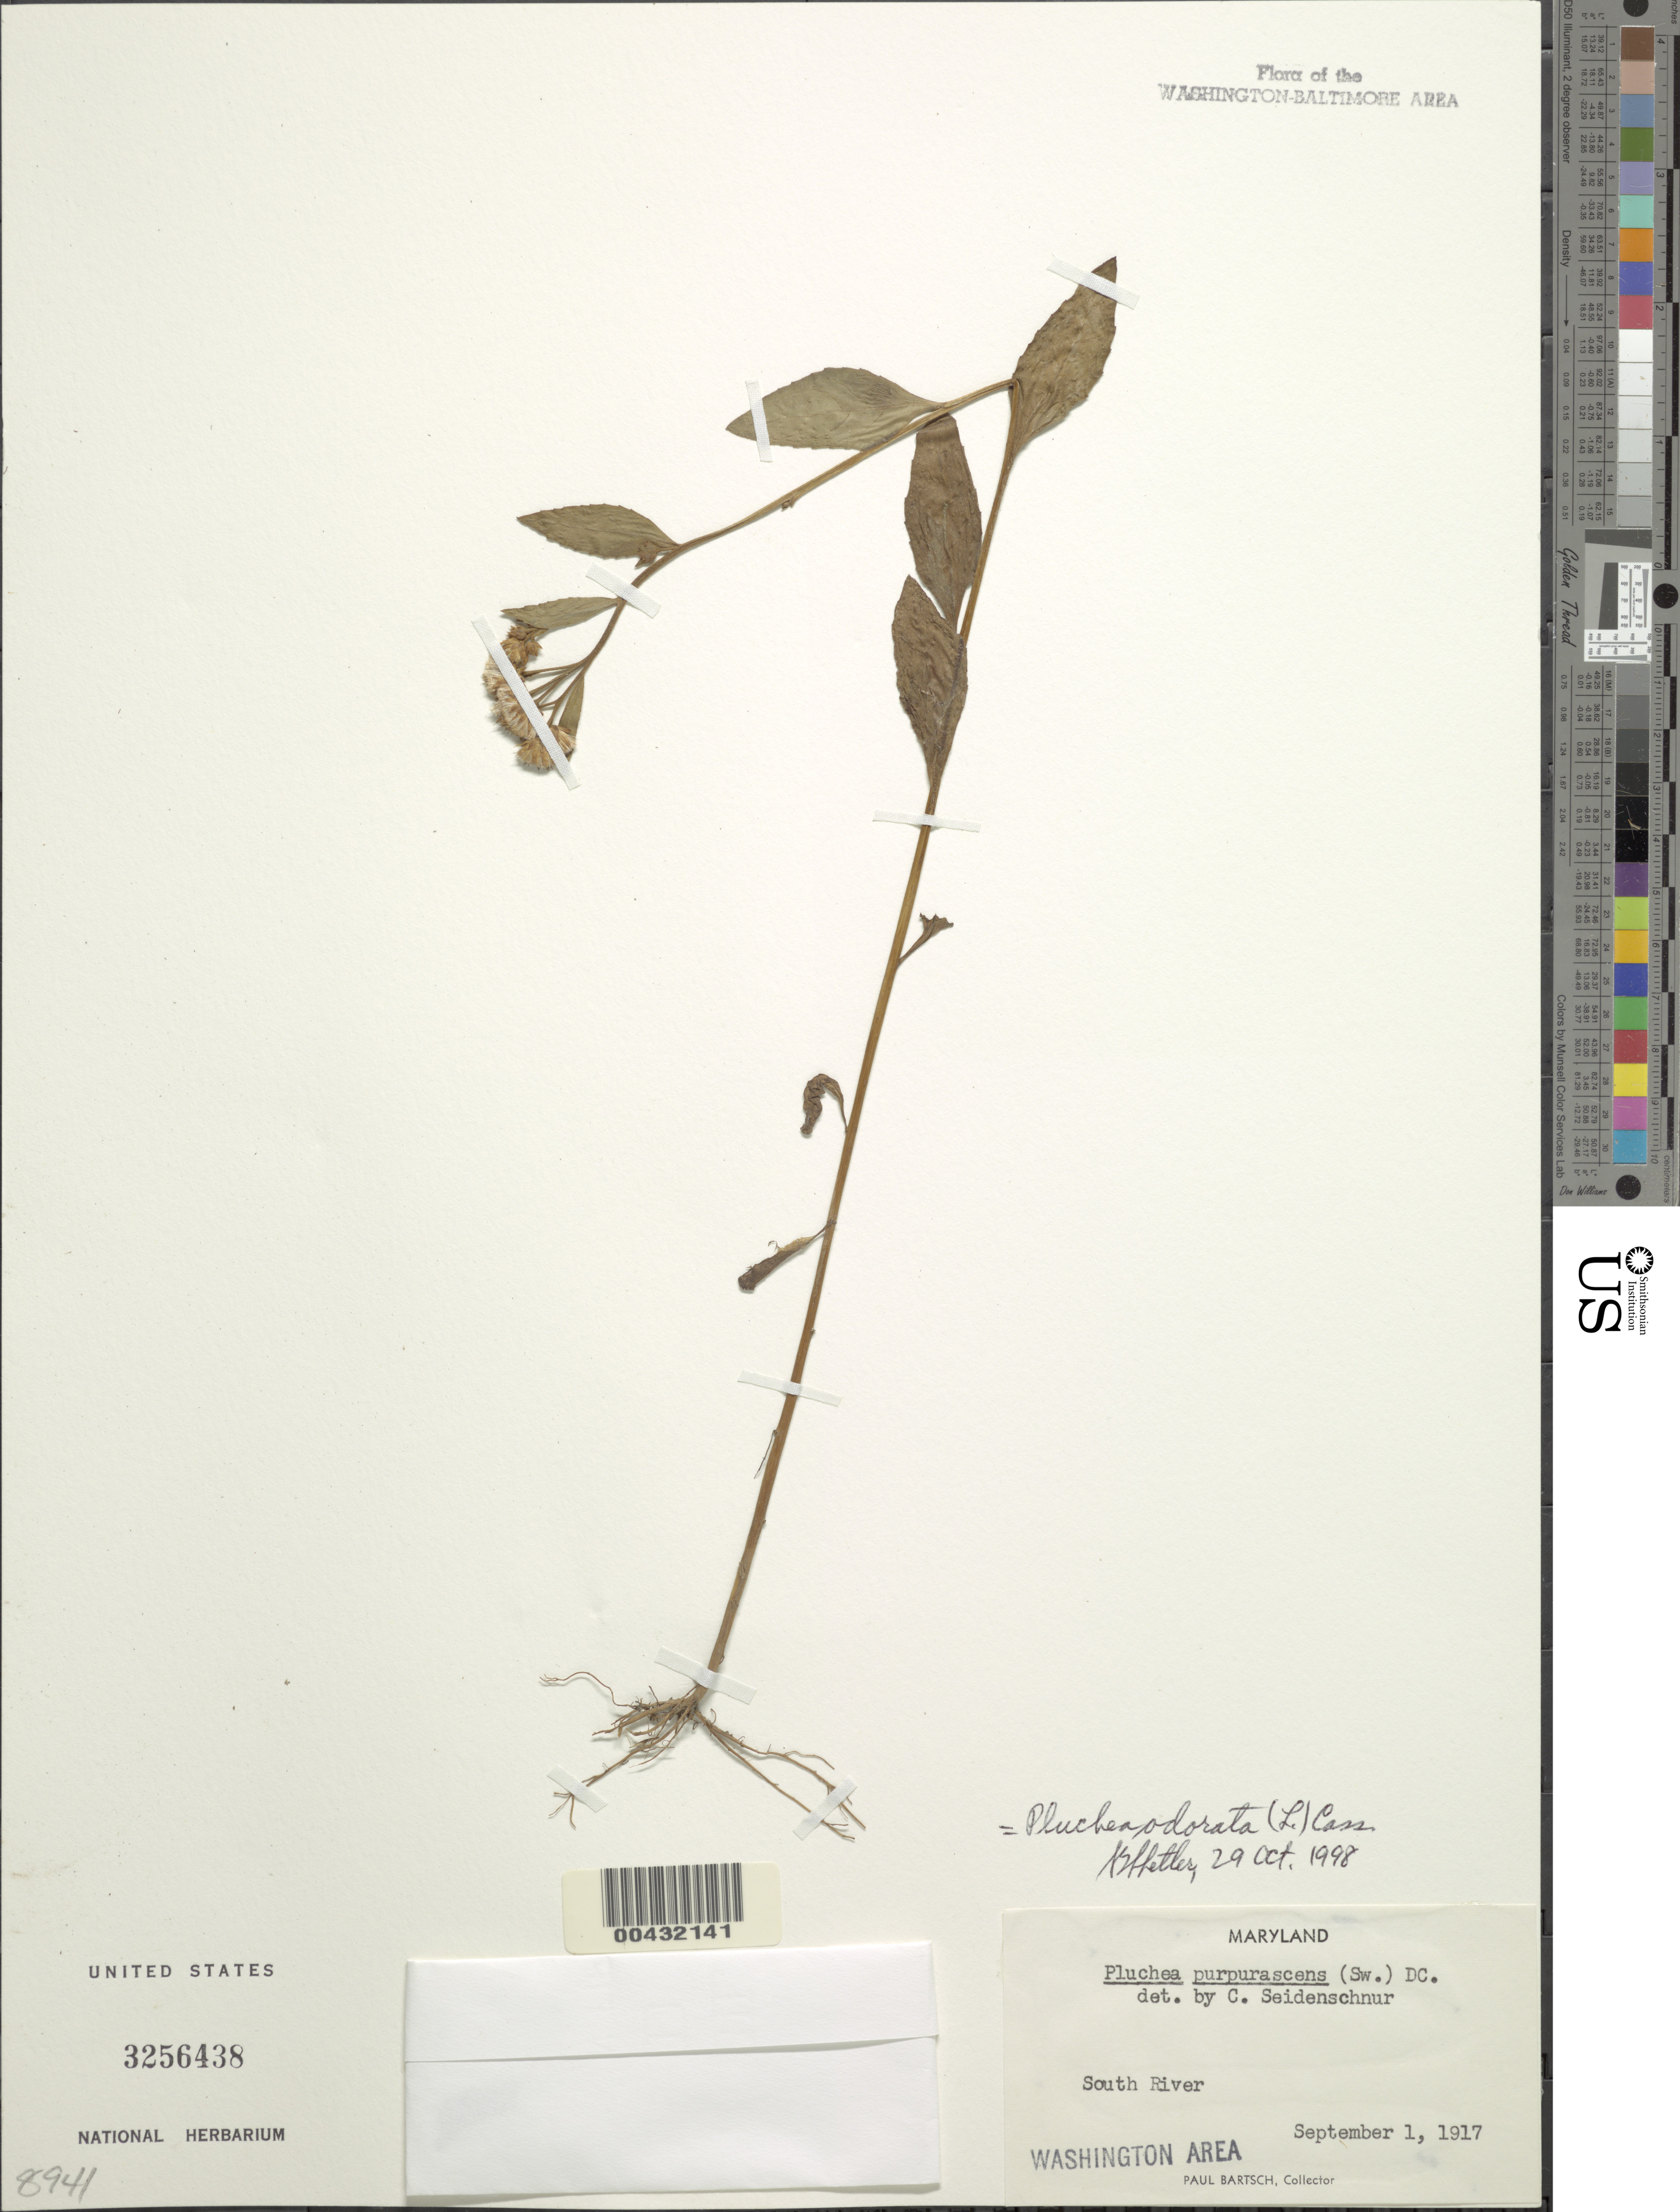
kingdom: Plantae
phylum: Tracheophyta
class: Magnoliopsida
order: Asterales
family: Asteraceae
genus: Pluchea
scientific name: Pluchea odorata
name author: (L.) Cass.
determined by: Shetler, Stanwyn G., (US), NMNH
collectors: P. Bartsch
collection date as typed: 01 Sep 1917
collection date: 1917-09-01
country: United States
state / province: Maryland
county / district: Anne Arundel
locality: South River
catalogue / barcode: US 3256438